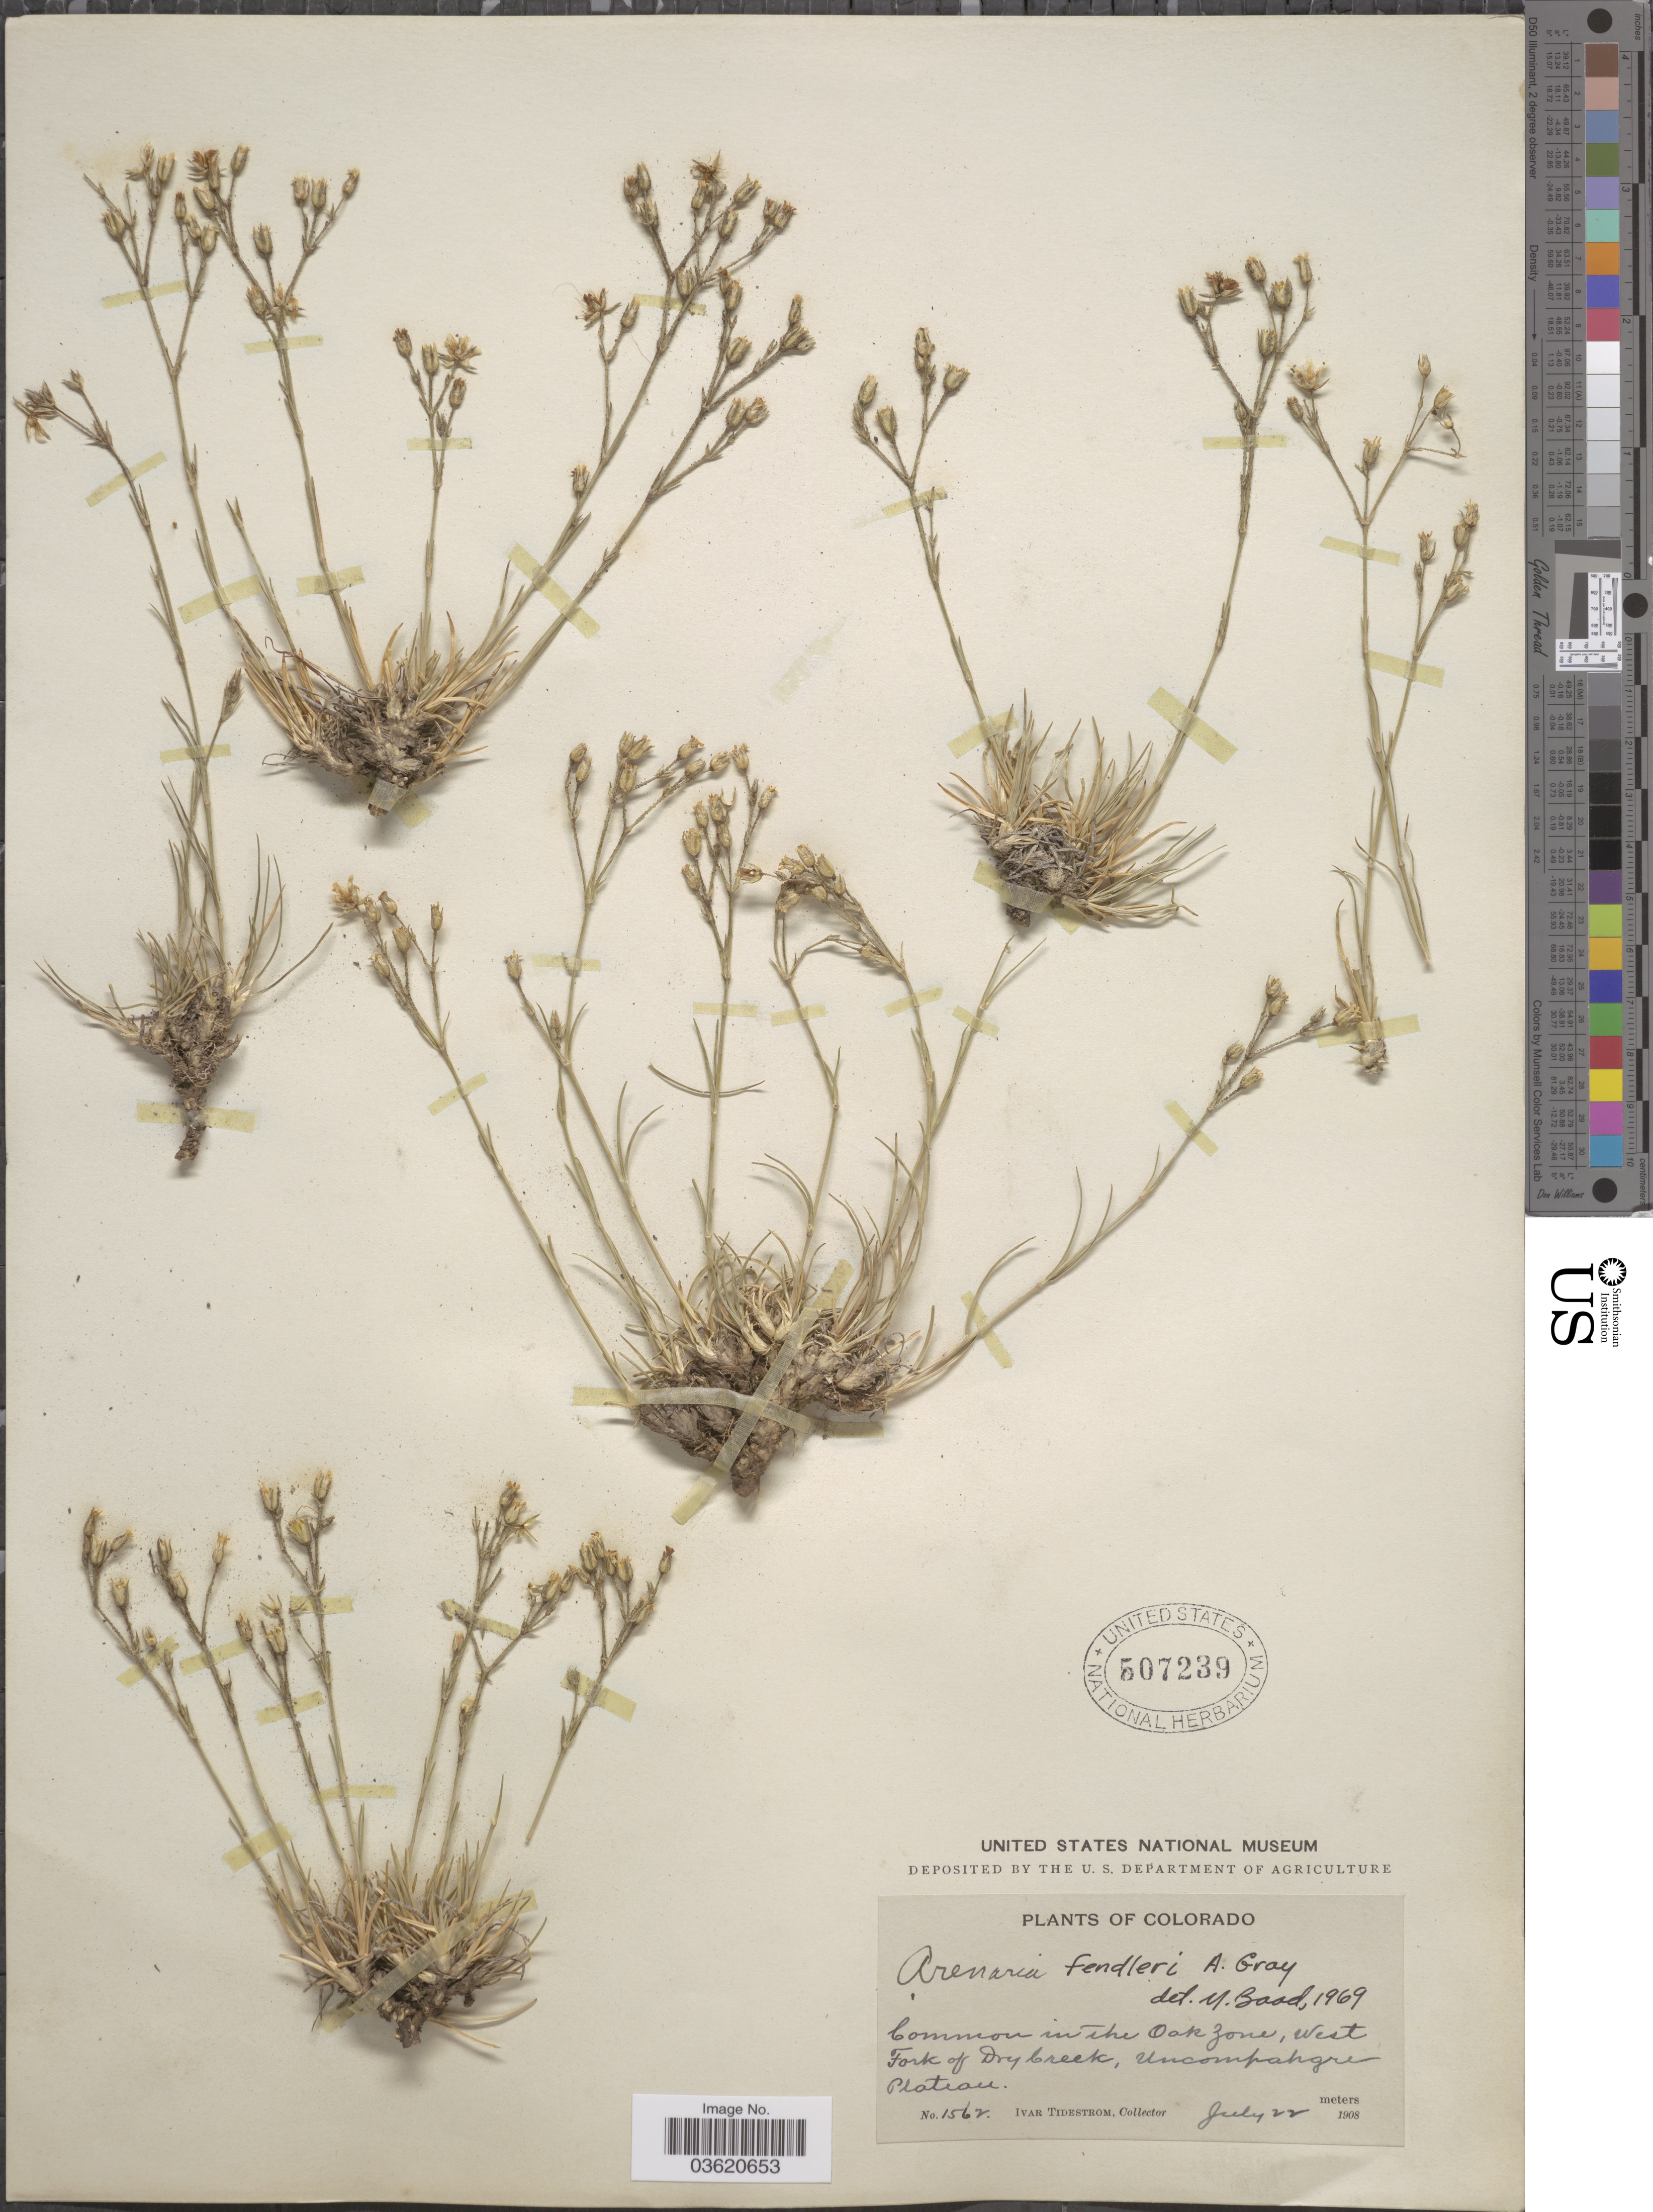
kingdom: Plantae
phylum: Tracheophyta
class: Magnoliopsida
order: Caryophyllales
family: Caryophyllaceae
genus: Eremogone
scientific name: Eremogone fendleri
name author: (A. Gray) Ikonn.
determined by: U.S. National Herbarium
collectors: I. F. Tidestrom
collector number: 1562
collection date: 1908-07-22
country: United States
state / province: Colorado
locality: In the Oak Zone, West Fork of Dry Creek, Uncompahgre Plateau.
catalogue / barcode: US 507239